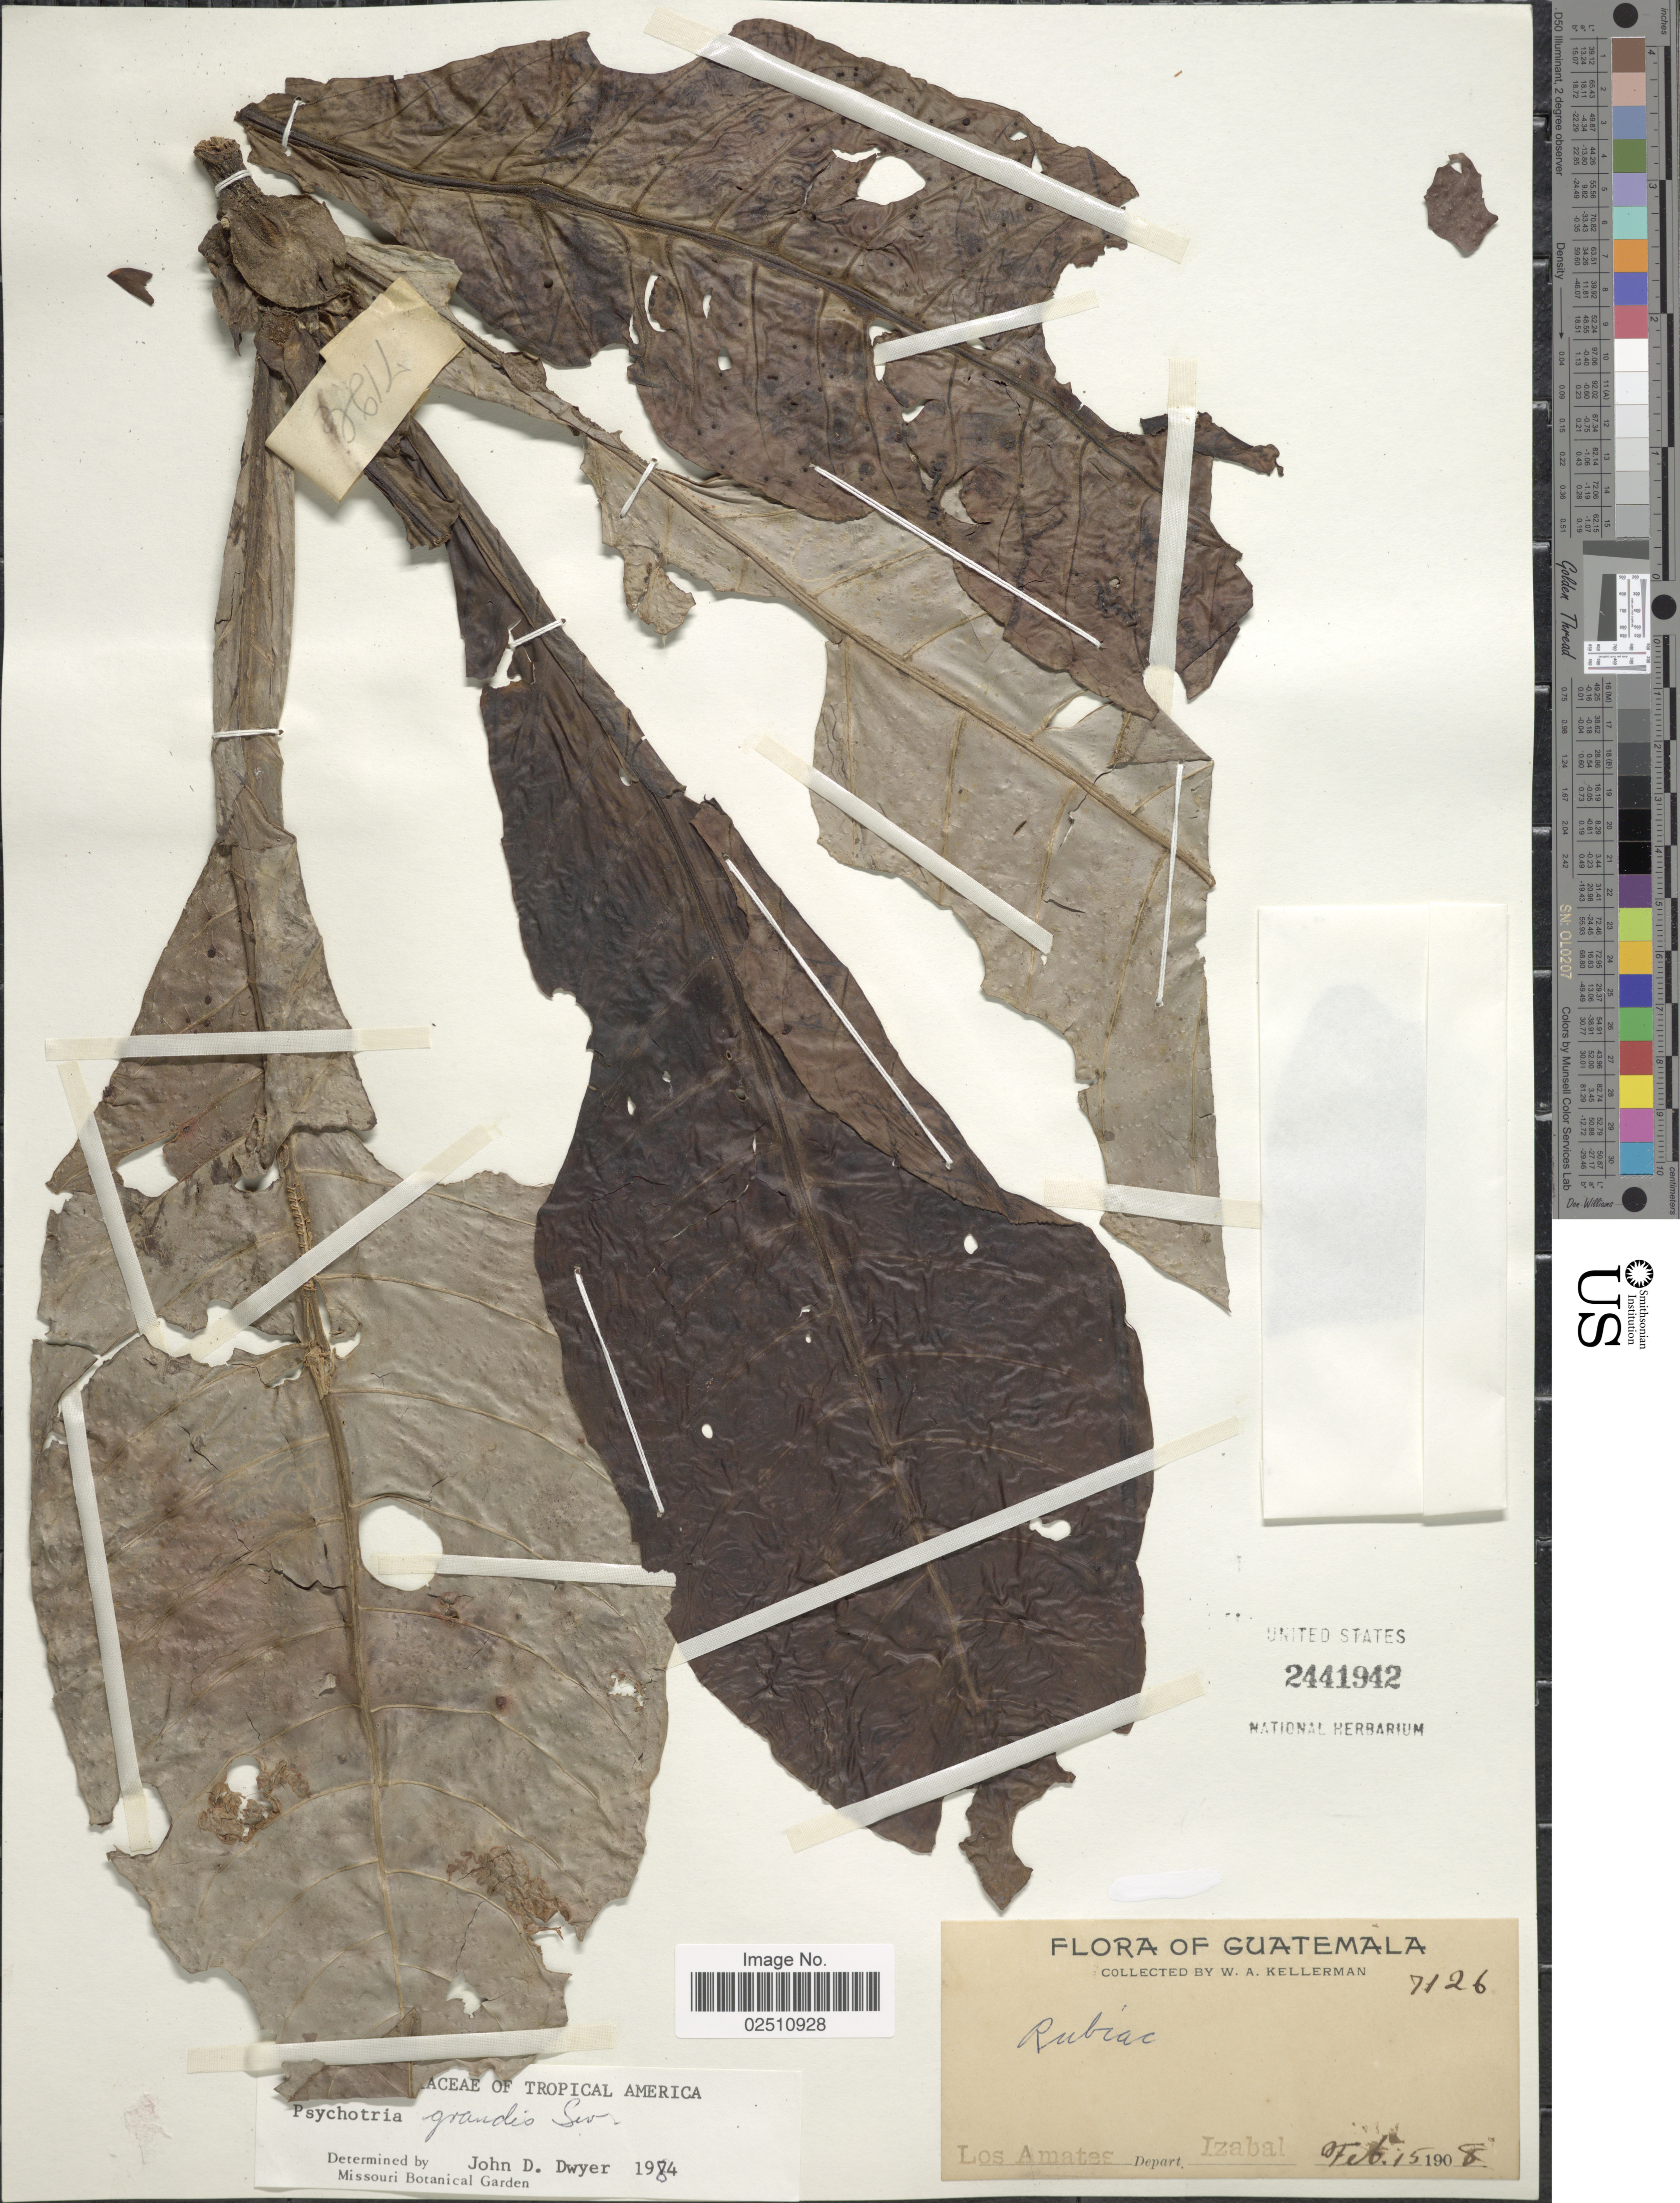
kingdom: Plantae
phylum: Tracheophyta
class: Magnoliopsida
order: Gentianales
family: Rubiaceae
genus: Psychotria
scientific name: Psychotria grandis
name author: Sw.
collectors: W. Kellerman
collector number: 7126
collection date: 1908-02-15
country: Guatemala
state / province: Izabal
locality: Los Amates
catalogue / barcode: US 2441942